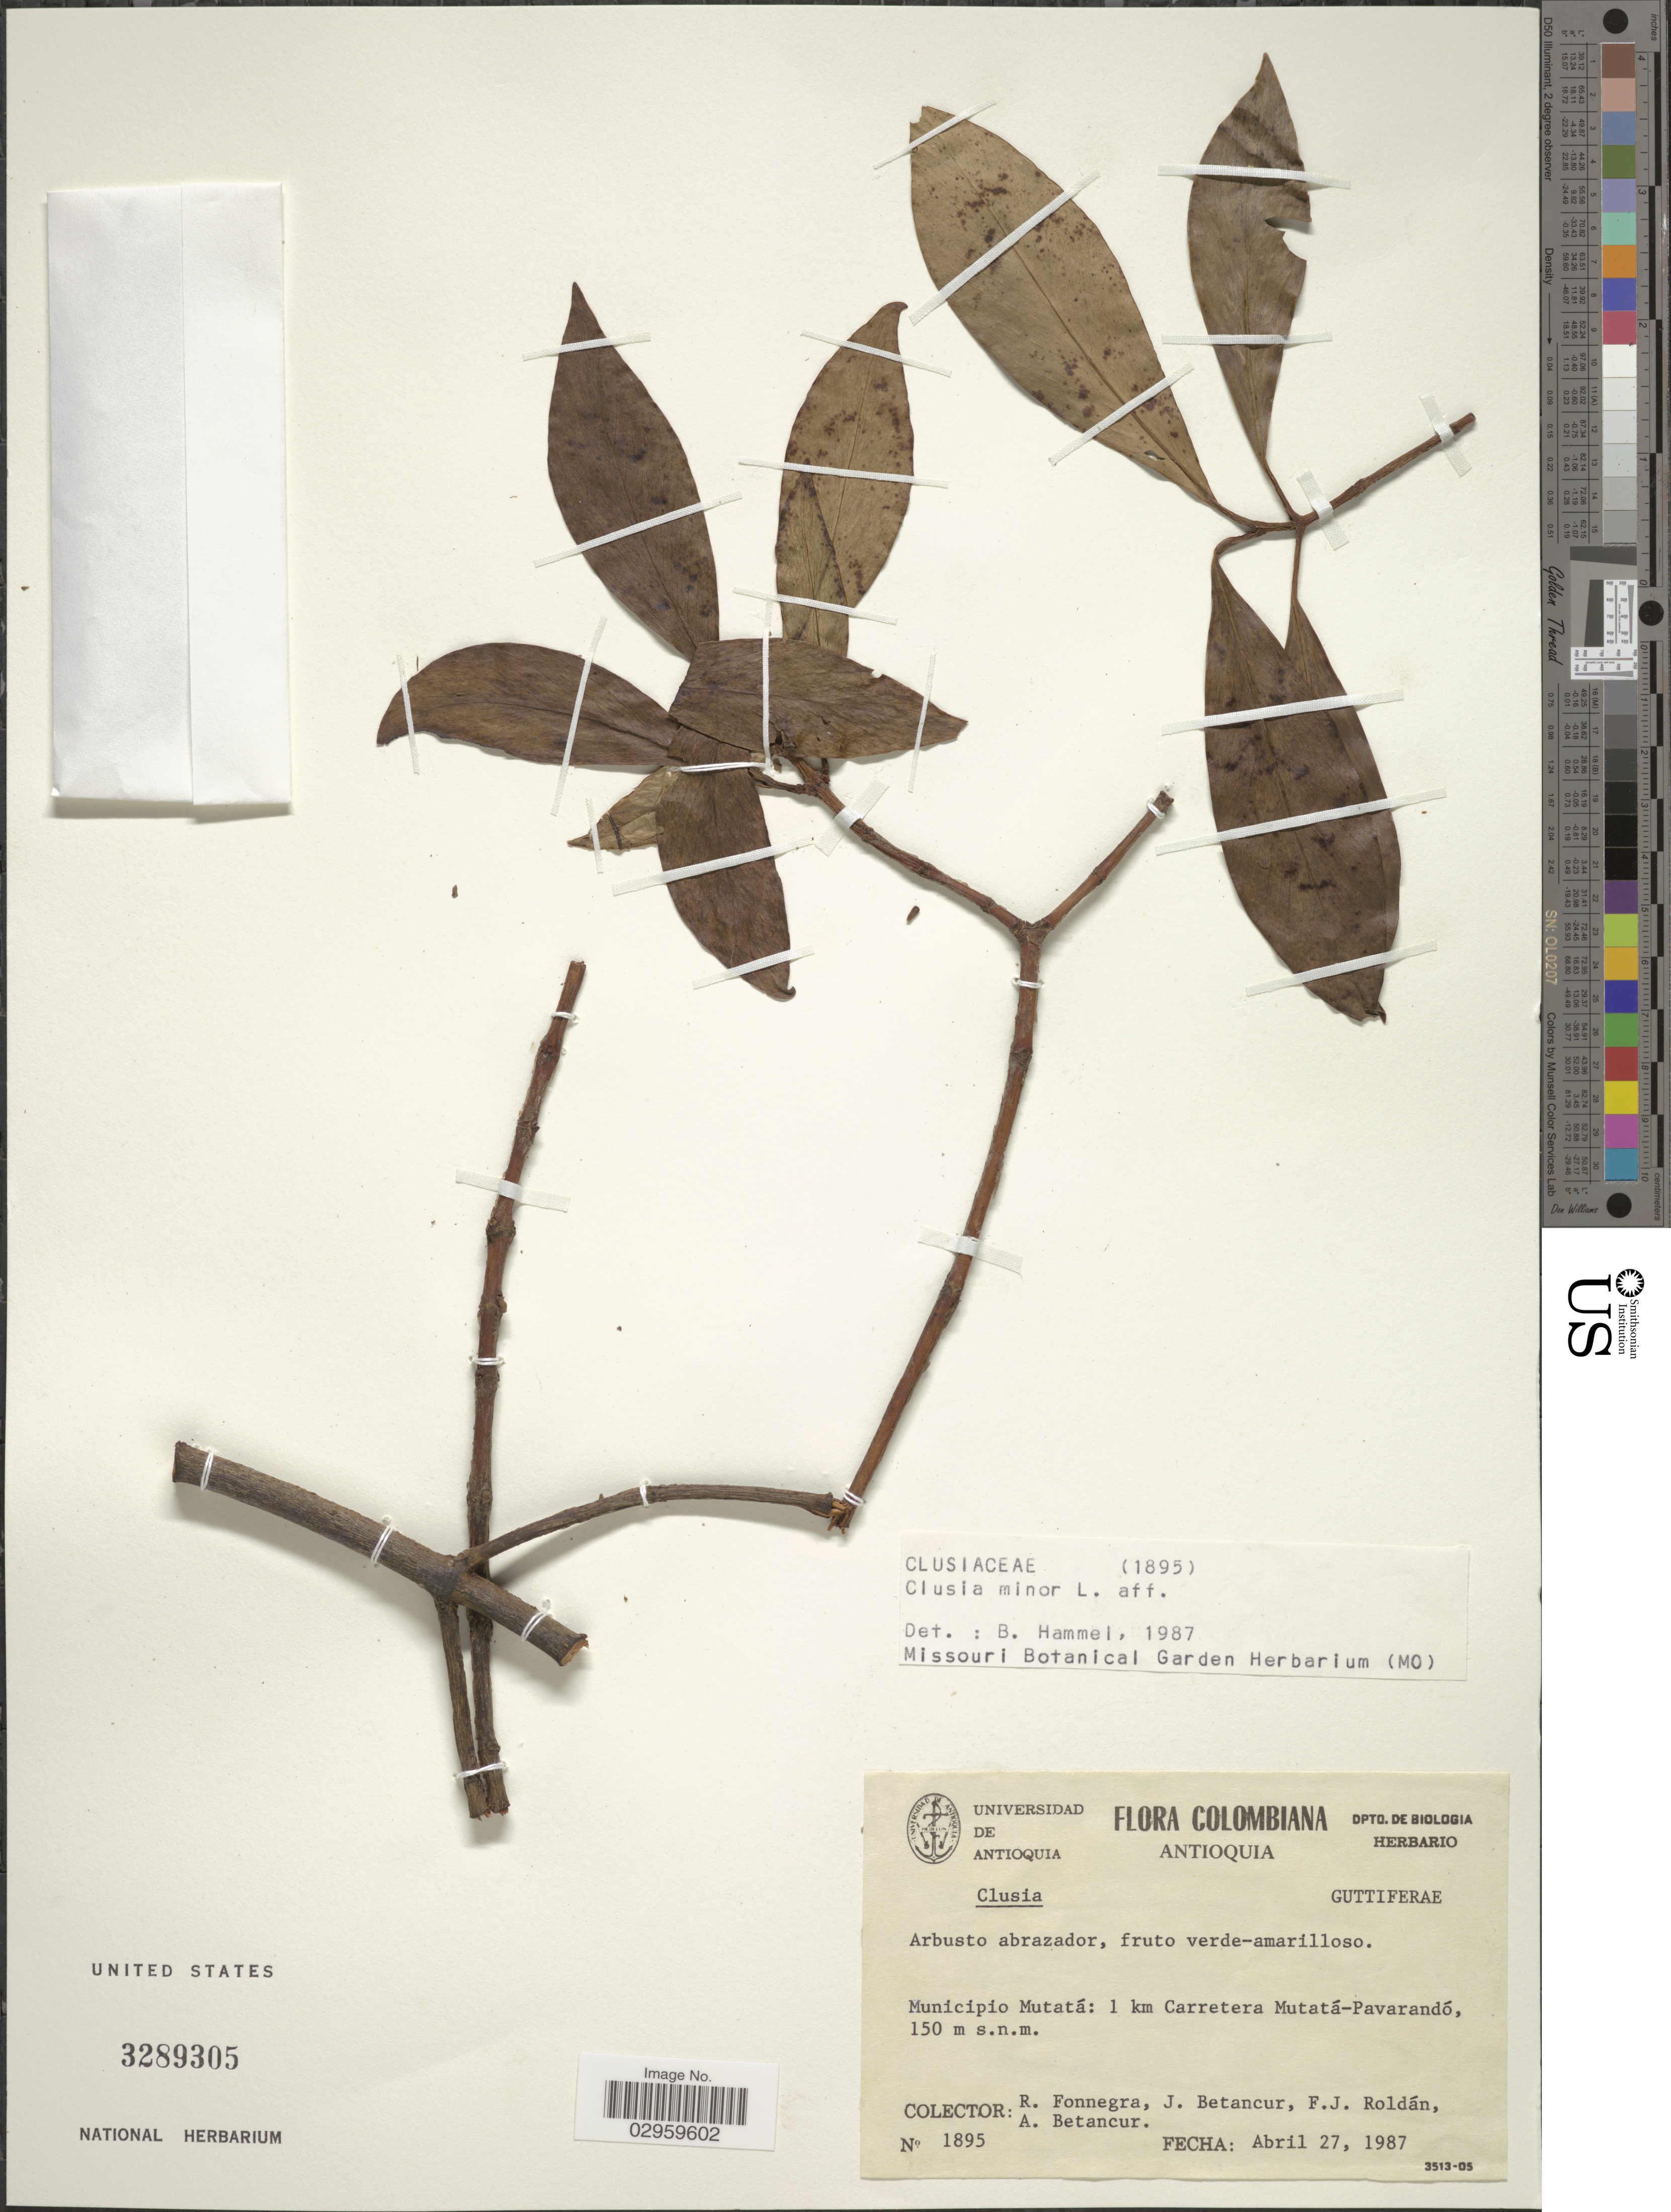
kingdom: Plantae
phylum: Tracheophyta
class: Magnoliopsida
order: Malpighiales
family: Clusiaceae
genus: Clusia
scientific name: Clusia minor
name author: L.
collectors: R. Fonnegra, J. Betancur, F. J. Roldán & A. Betancur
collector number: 1895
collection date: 1987-04-27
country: Colombia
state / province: Antioquia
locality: Municipio Mutatá: 1 km Carretera Mutatá-Pavarandó.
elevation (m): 150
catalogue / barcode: US 3289305